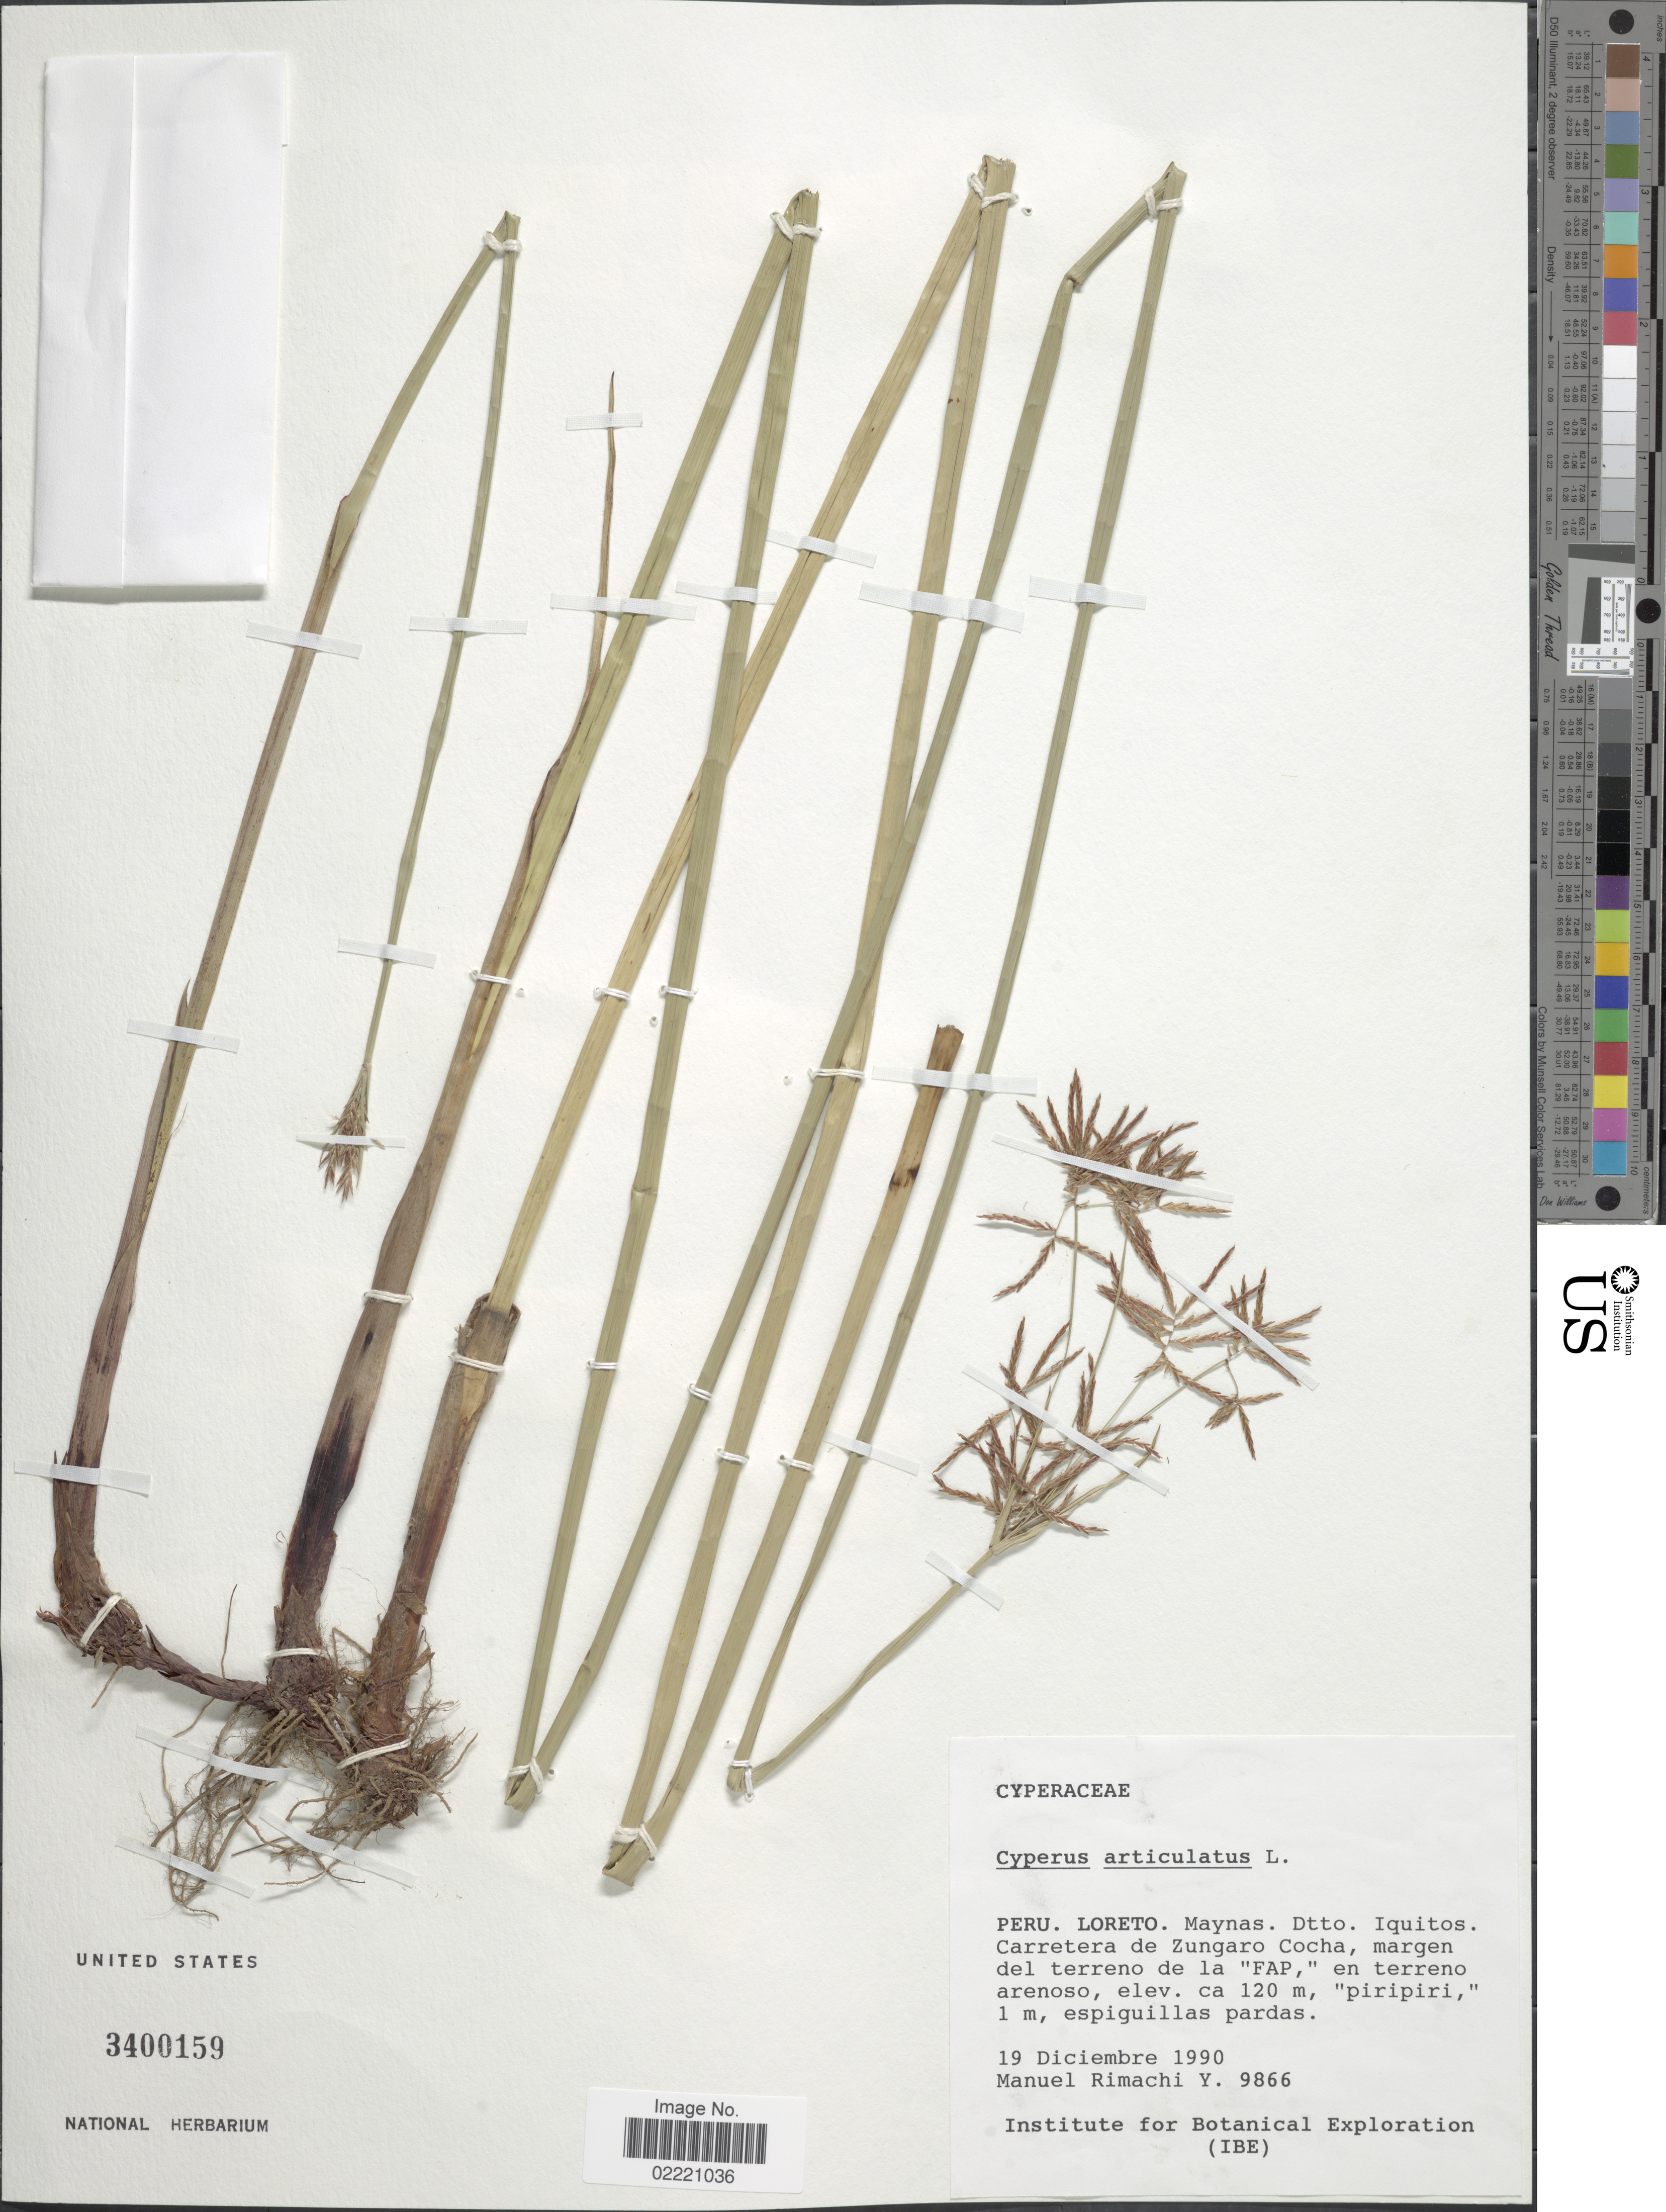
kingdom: Plantae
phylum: Tracheophyta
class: Liliopsida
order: Poales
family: Cyperaceae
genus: Cyperus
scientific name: Cyperus articulatus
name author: L.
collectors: M. Rimachi Y.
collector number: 9866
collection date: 1990-12-19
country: Peru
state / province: Loreto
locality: Maynas, Dtto. Iquitos, Carretera de Zungaro Cocha, margen del terreno de la "Fab", en terreno arenoso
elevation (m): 120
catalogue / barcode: US 3400159